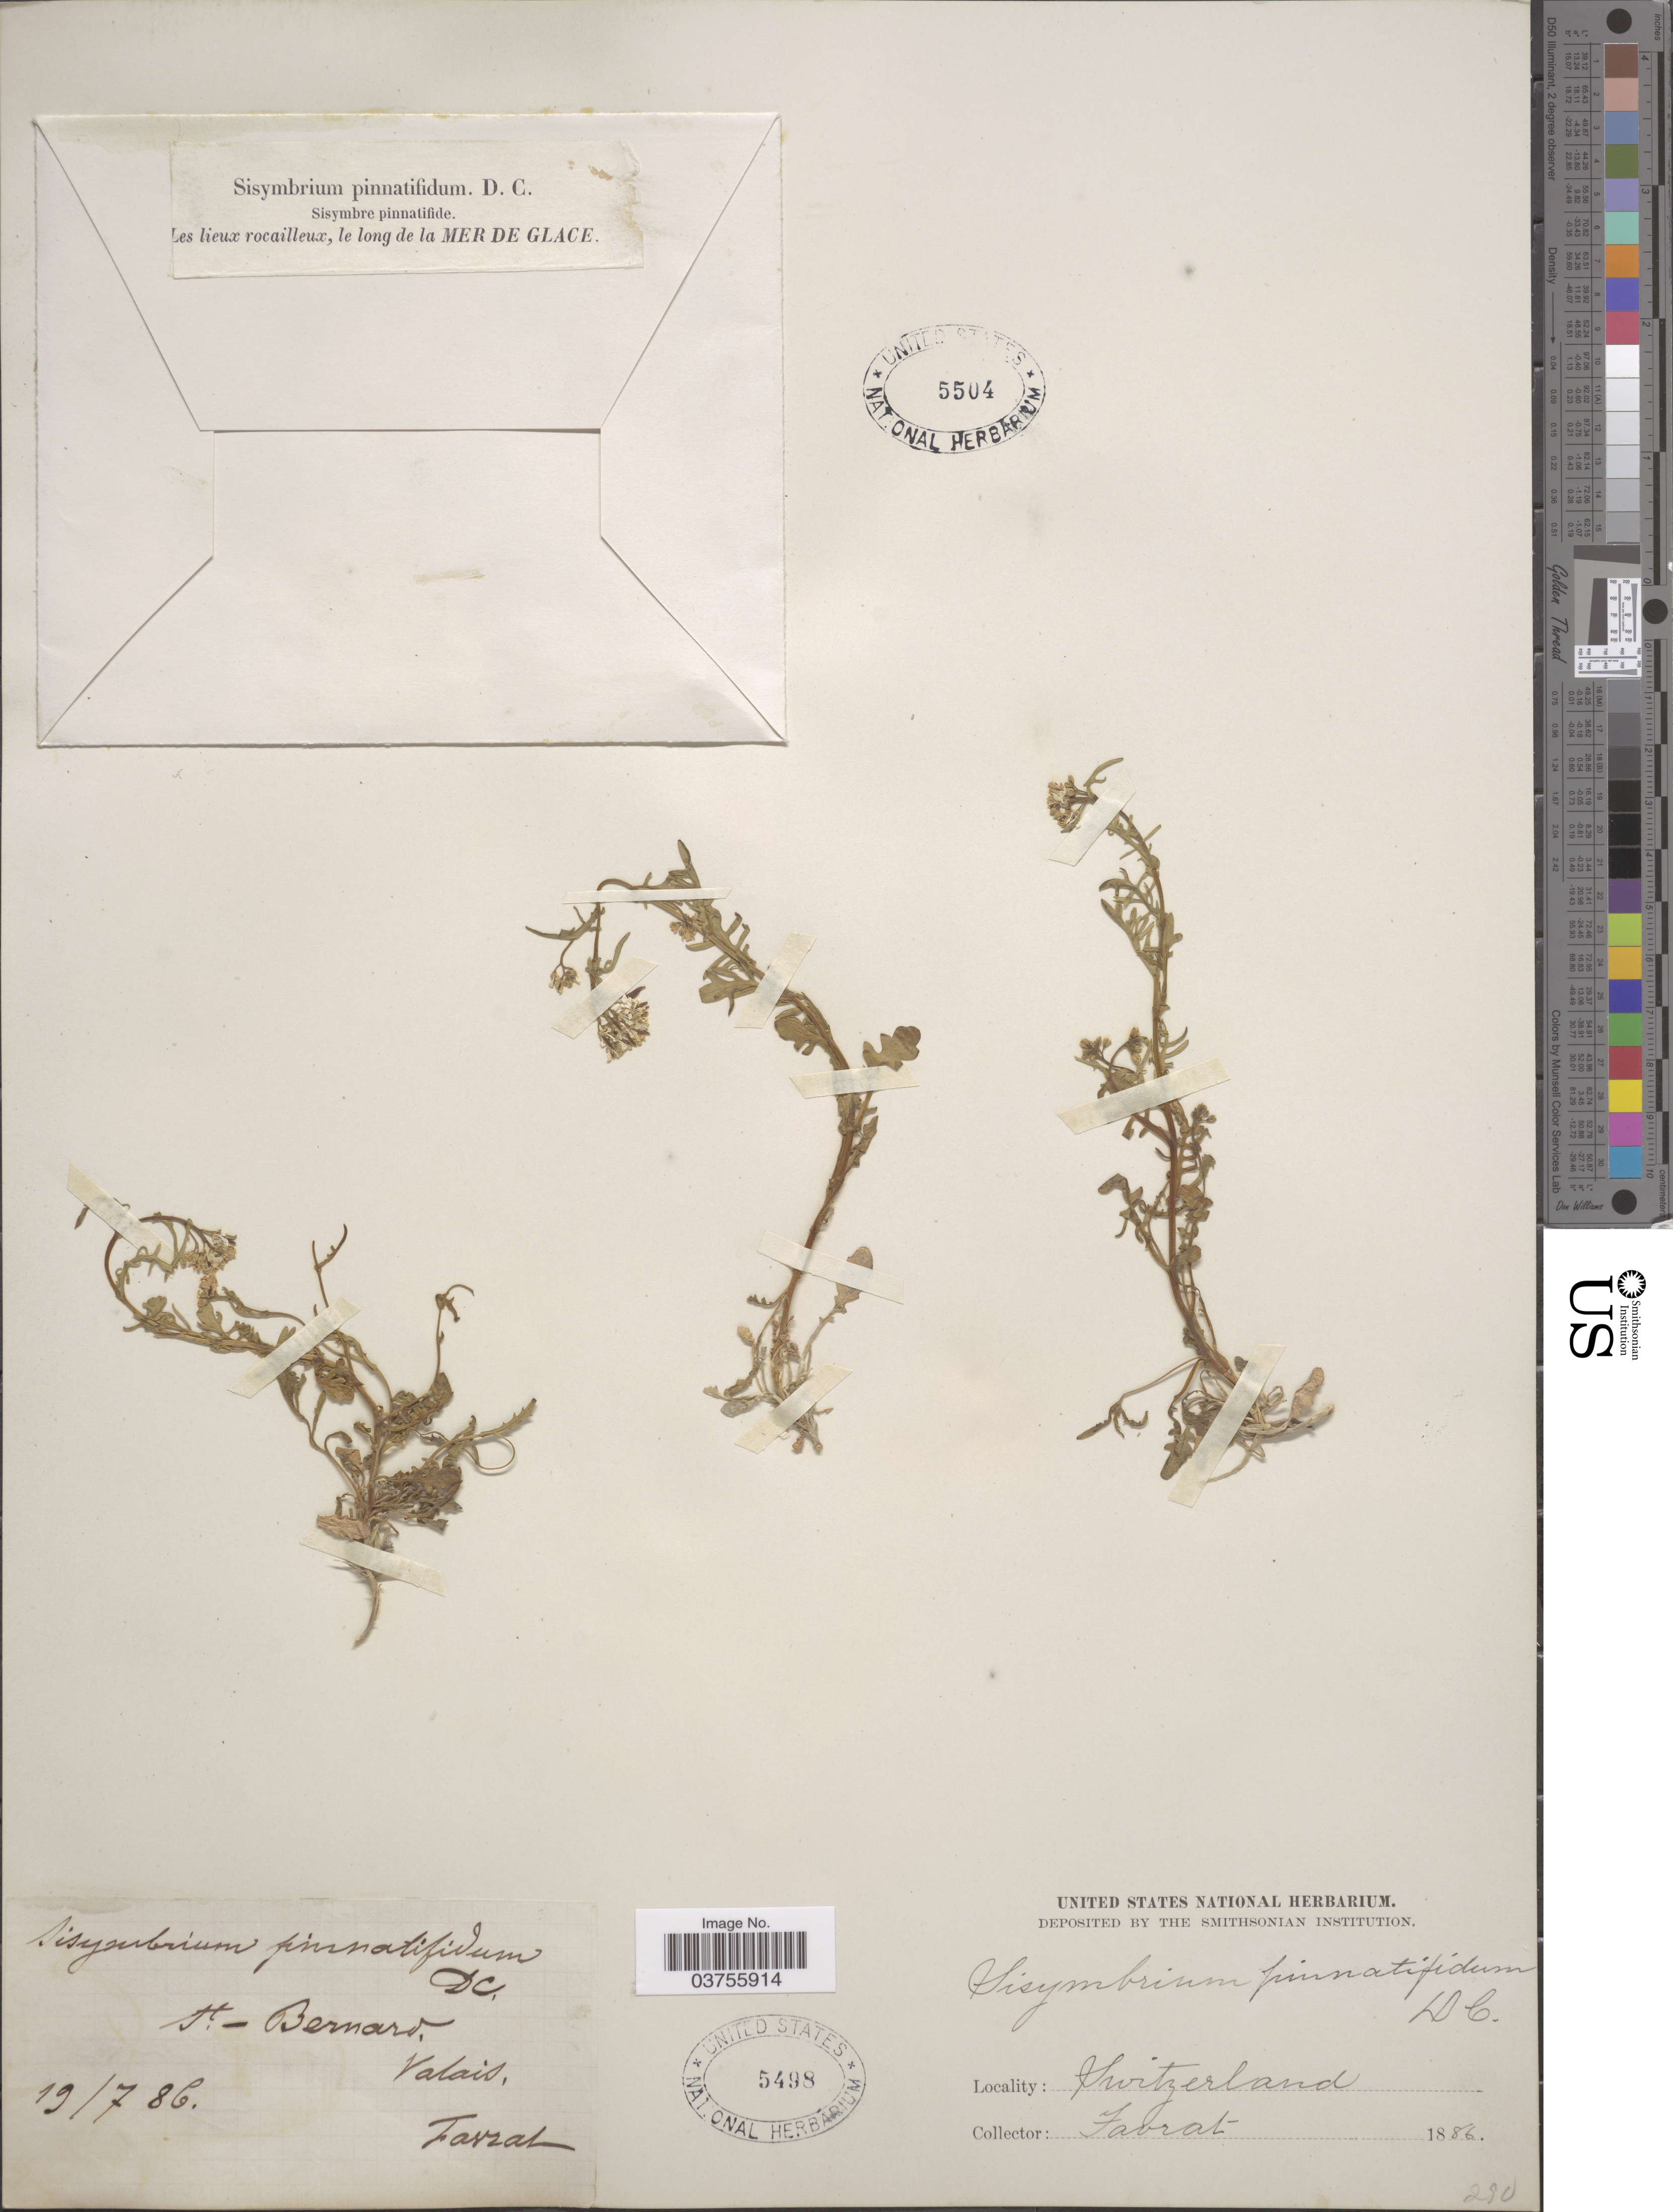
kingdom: Plantae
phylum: Tracheophyta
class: Magnoliopsida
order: Brassicales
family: Brassicaceae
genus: Arabidopsis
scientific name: Arabidopsis pinnatifida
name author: (Lam.) Rupr.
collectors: L. Favrat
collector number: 250*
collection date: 1886-07-19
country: Switzerland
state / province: Valais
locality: St. Bernard.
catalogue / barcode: US 5498-2